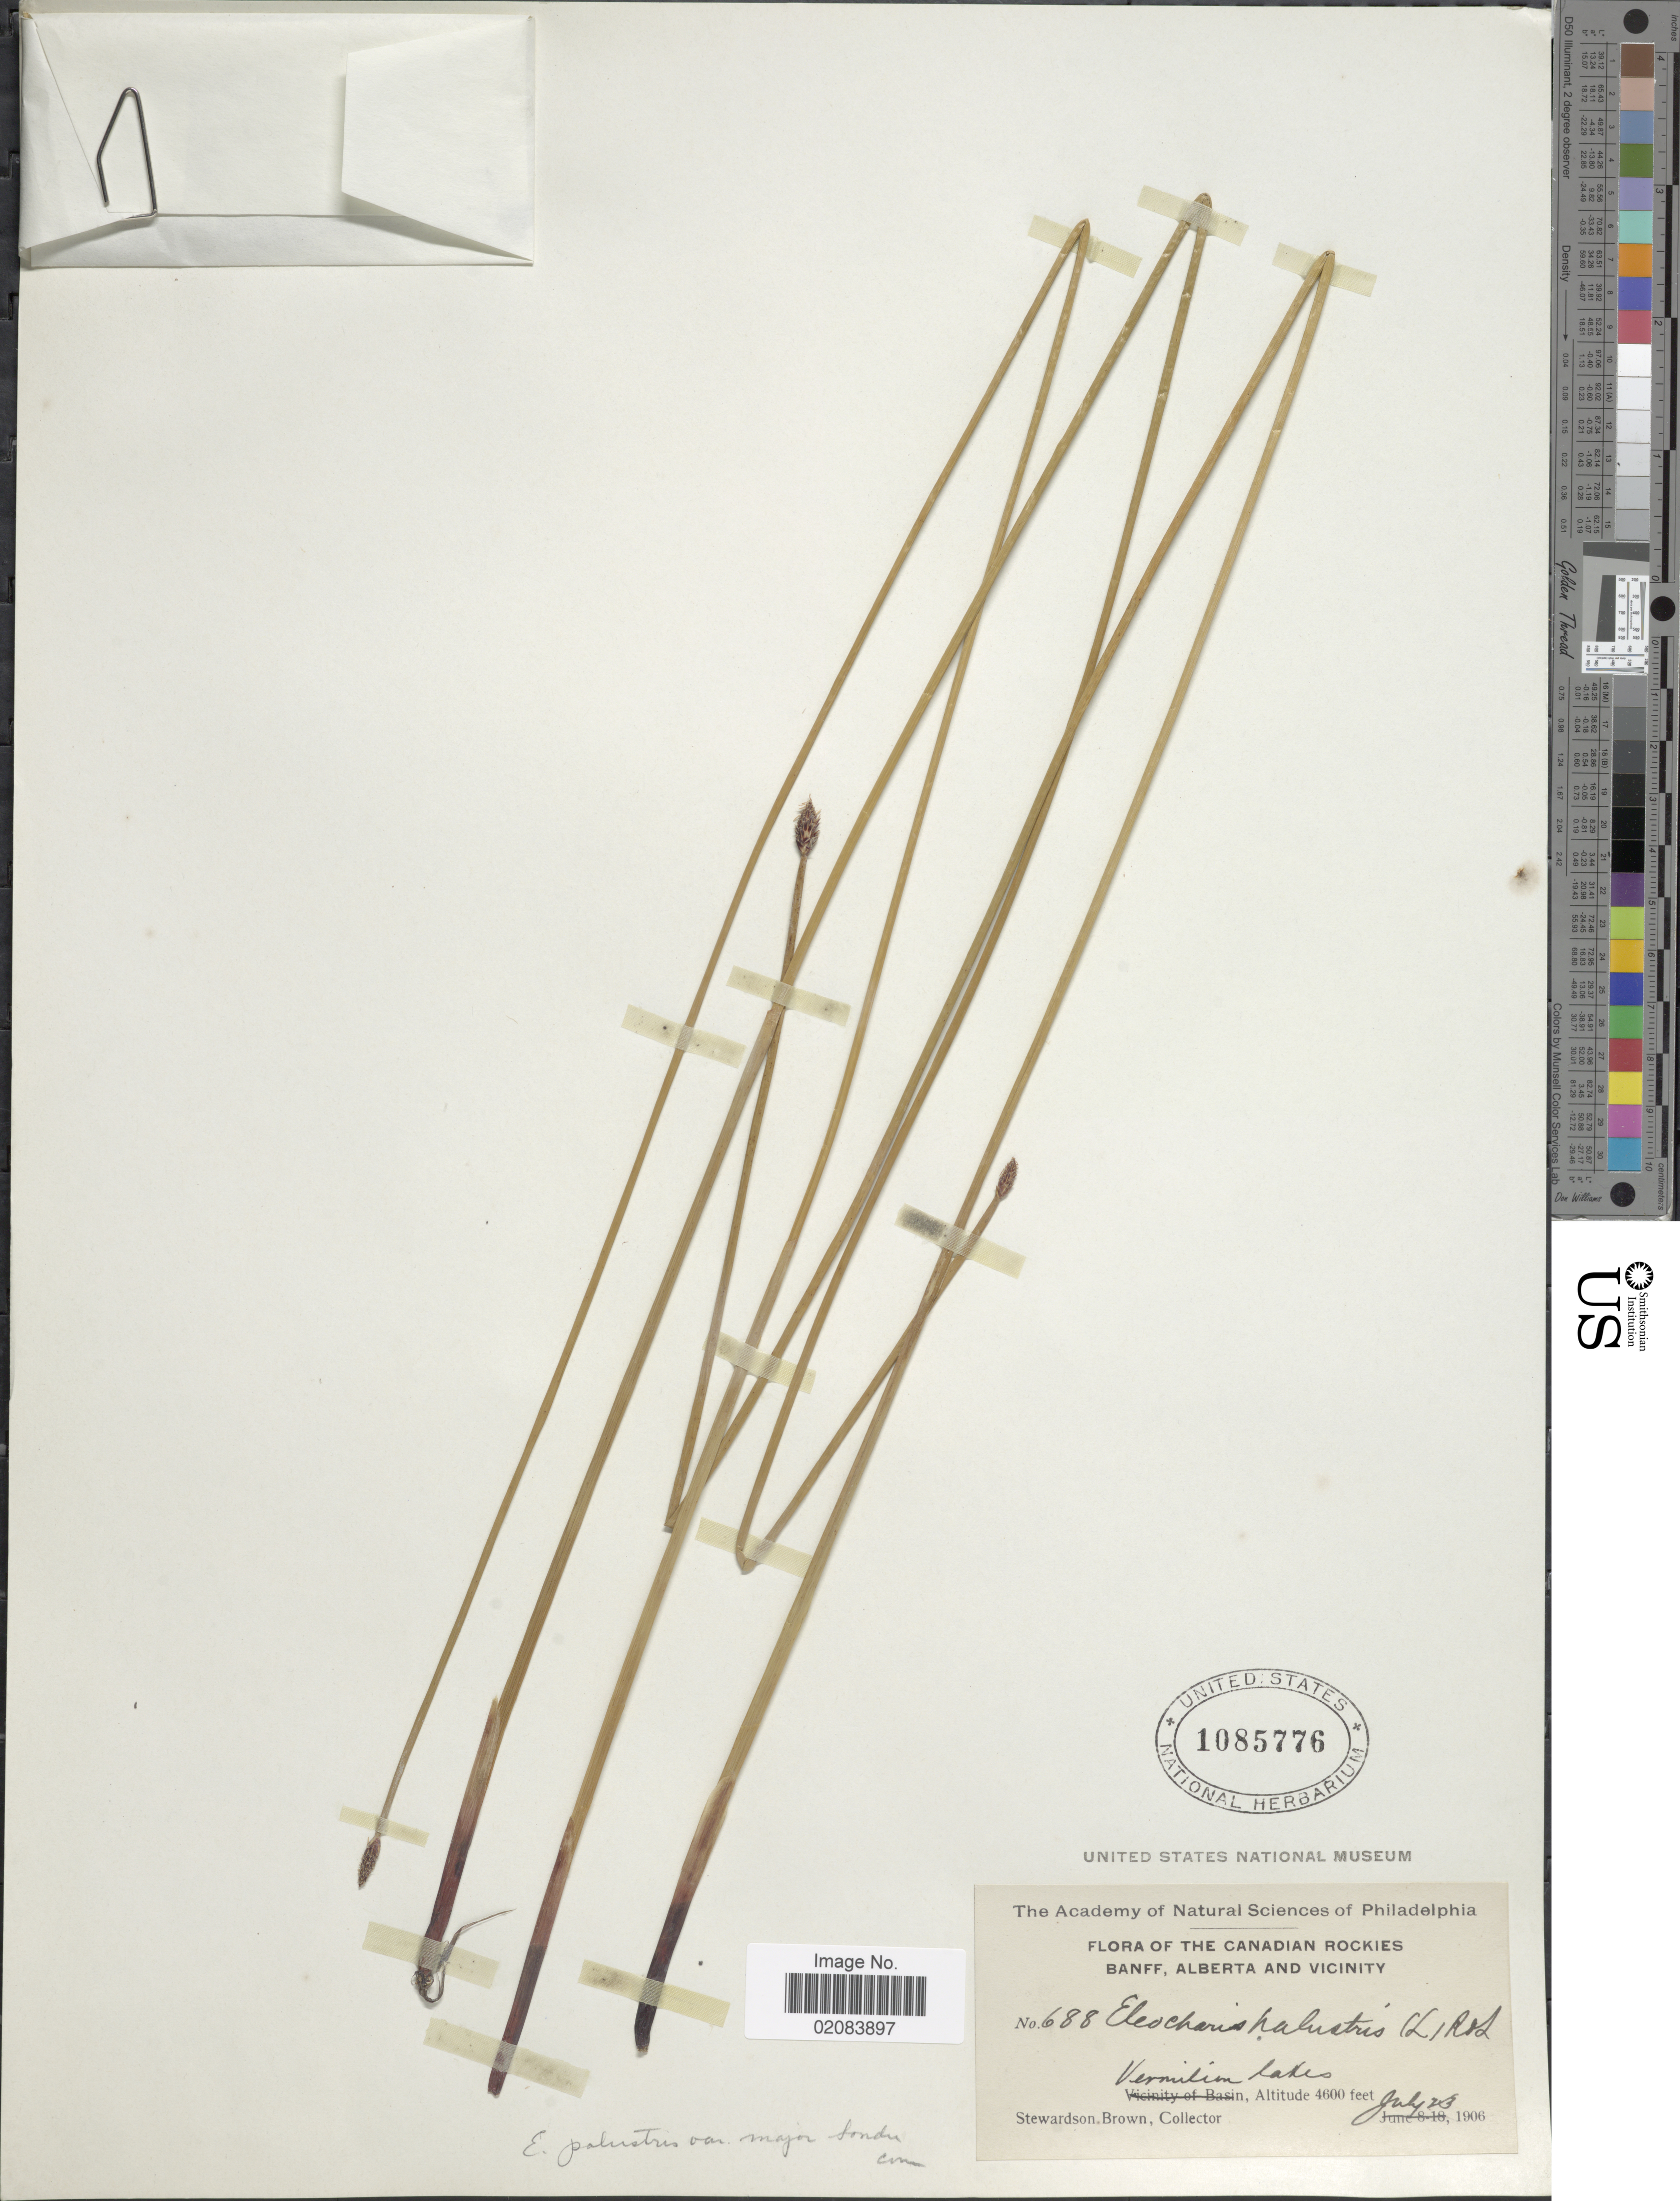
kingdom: Plantae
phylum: Tracheophyta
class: Liliopsida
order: Poales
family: Cyperaceae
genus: Eleocharis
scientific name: Eleocharis palustris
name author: (L.) Roem. & Schult.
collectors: S. Brown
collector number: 688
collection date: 1906-07-23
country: Canada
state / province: Alberta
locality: Canadian Rockies. Banff, and vicinity. Vermilion Lakes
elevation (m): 1402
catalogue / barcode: US 1085776